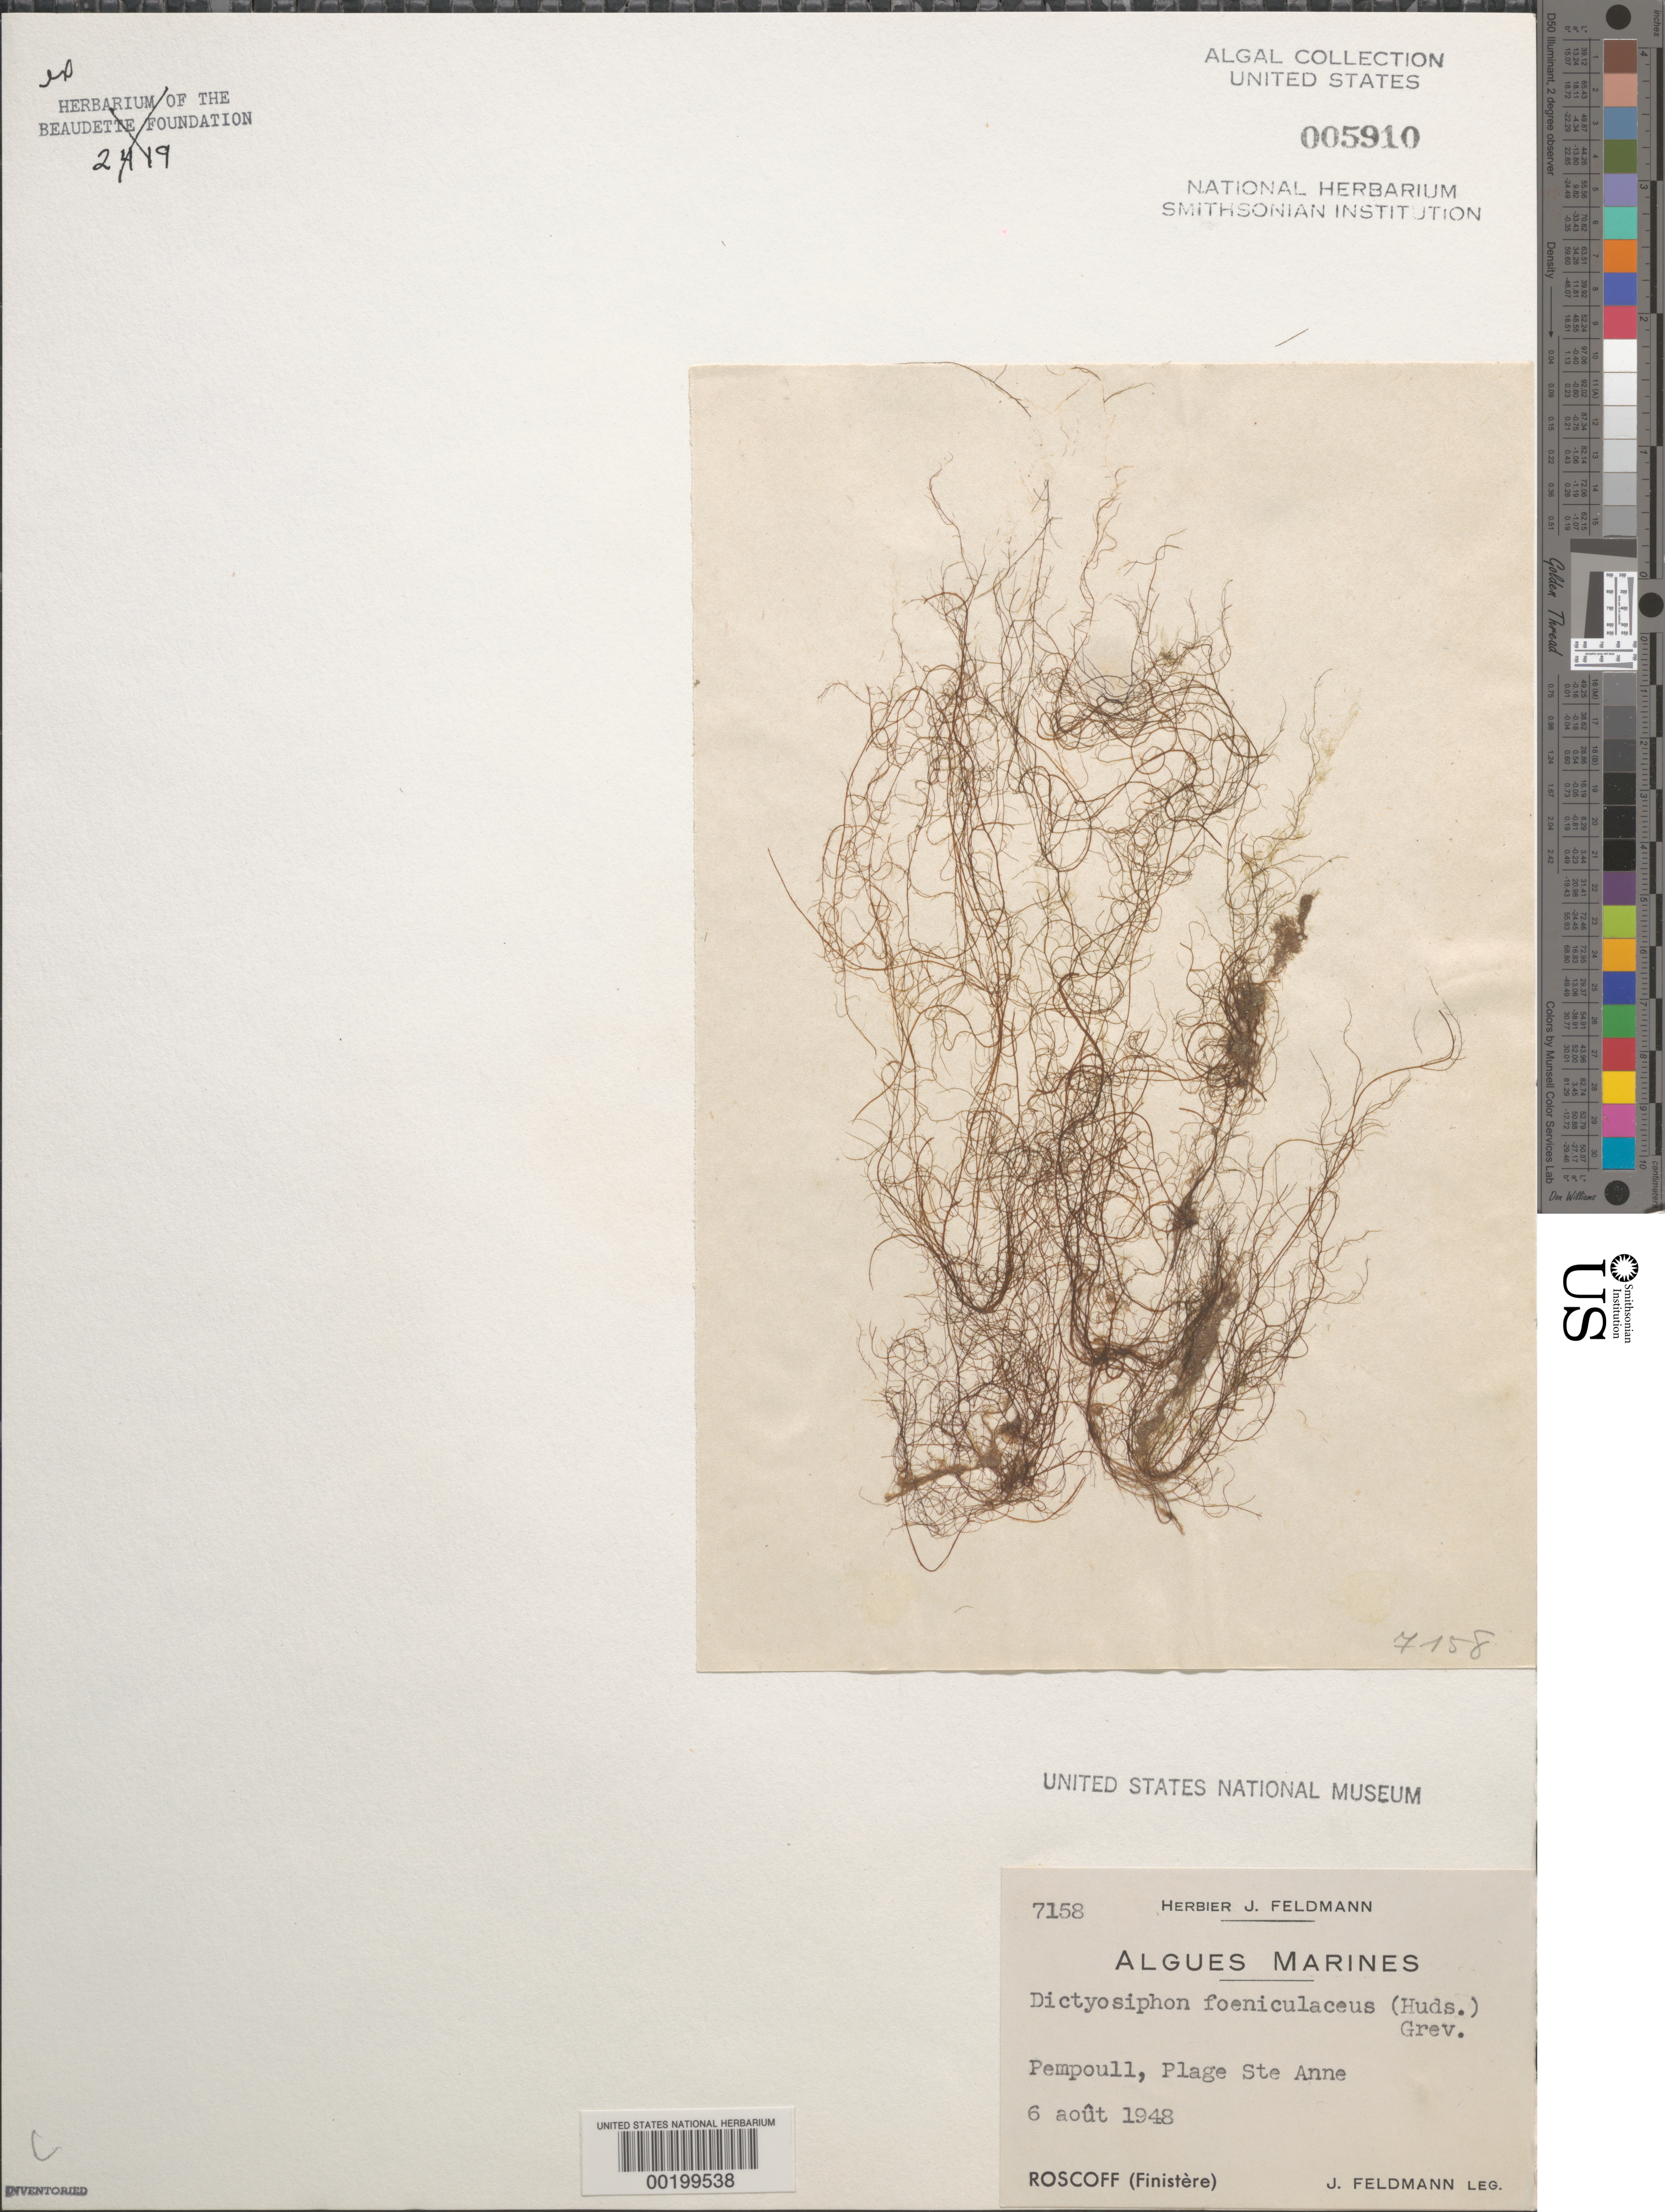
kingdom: Chromista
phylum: Ochrophyta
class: Phaeophyceae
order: Dictyosiphonales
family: Dictyosiphonaceae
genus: Dictyosiphon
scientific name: Dictyosiphon foeniculaceus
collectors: J. Feldmann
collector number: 7158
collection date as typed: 06 Aug 1948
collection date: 1948-08-06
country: France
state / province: Bretagne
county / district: Finistère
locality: Roscoff, pempoull, st. anne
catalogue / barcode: US 5910